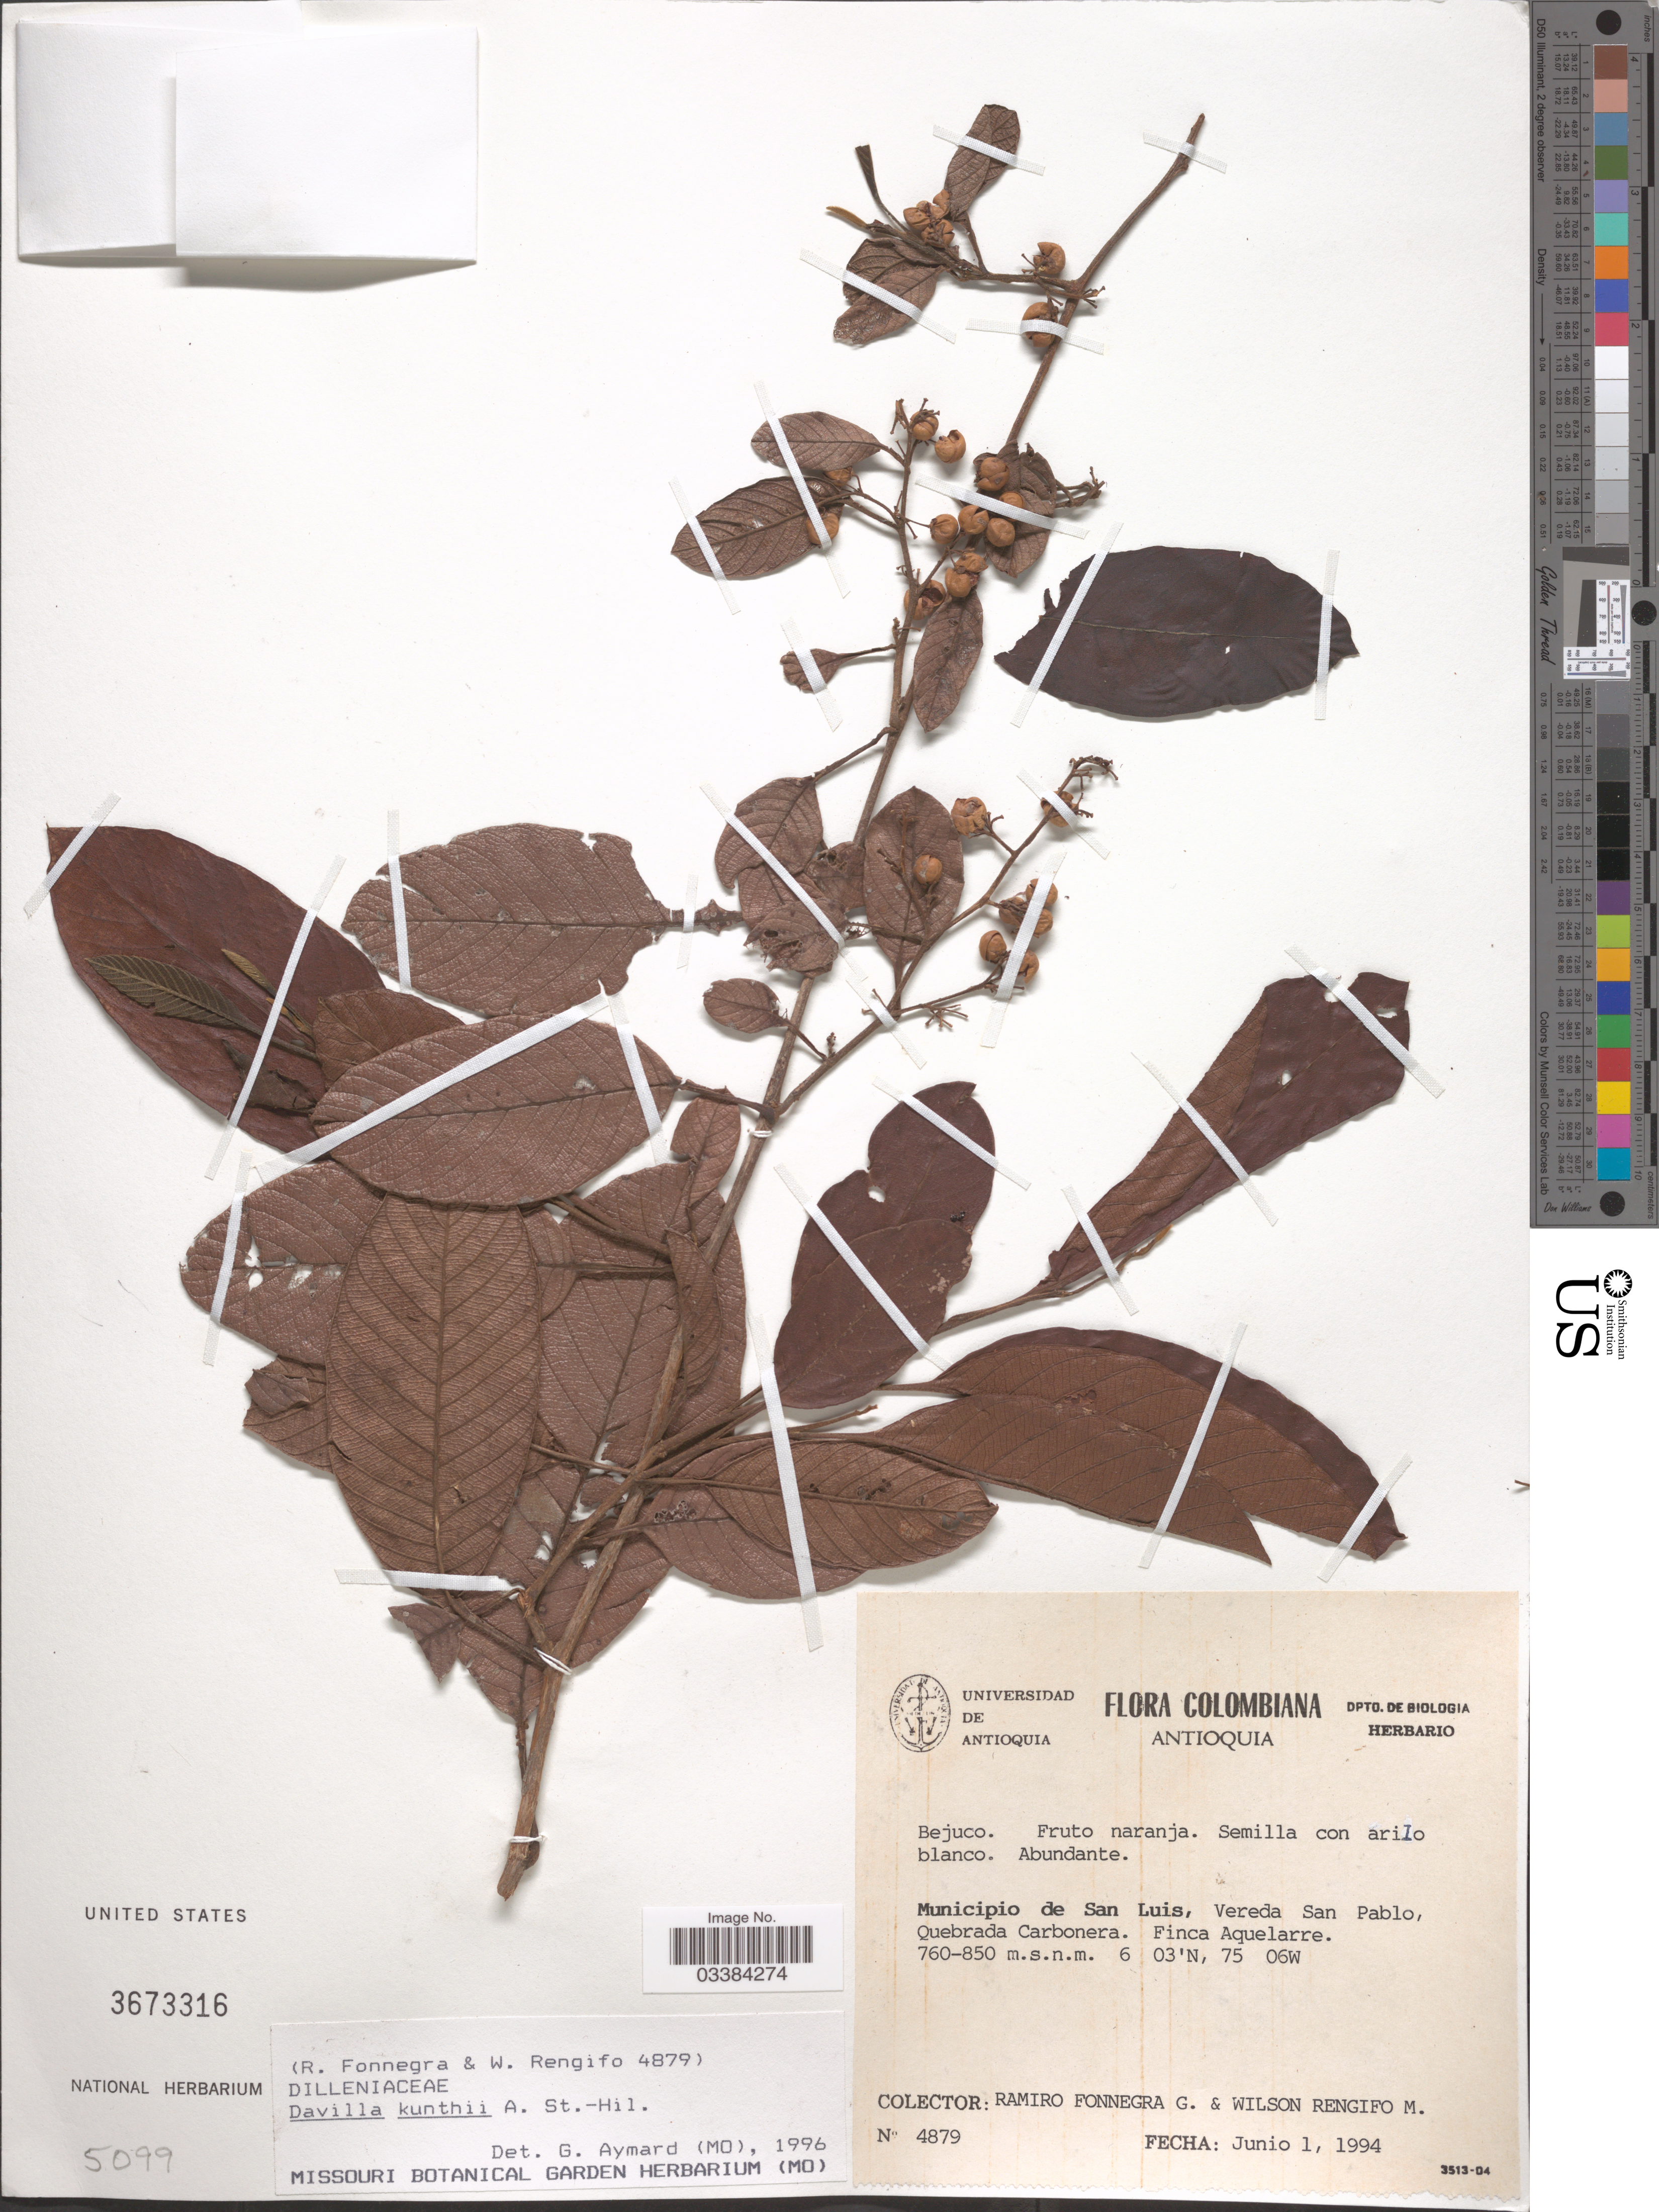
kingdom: Plantae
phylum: Tracheophyta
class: Magnoliopsida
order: Dilleniales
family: Dilleniaceae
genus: Davilla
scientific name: Davilla kunthii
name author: A. St.-Hil.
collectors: R. Fonnegra G. & W. Rengifo M.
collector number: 4879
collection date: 1994-06-01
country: Colombia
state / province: Antioquia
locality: Municipio de San Luis, Vereda San Pablo, Quebrada Carbonera. Finca Aquelarre.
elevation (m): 760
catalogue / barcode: US 3673316